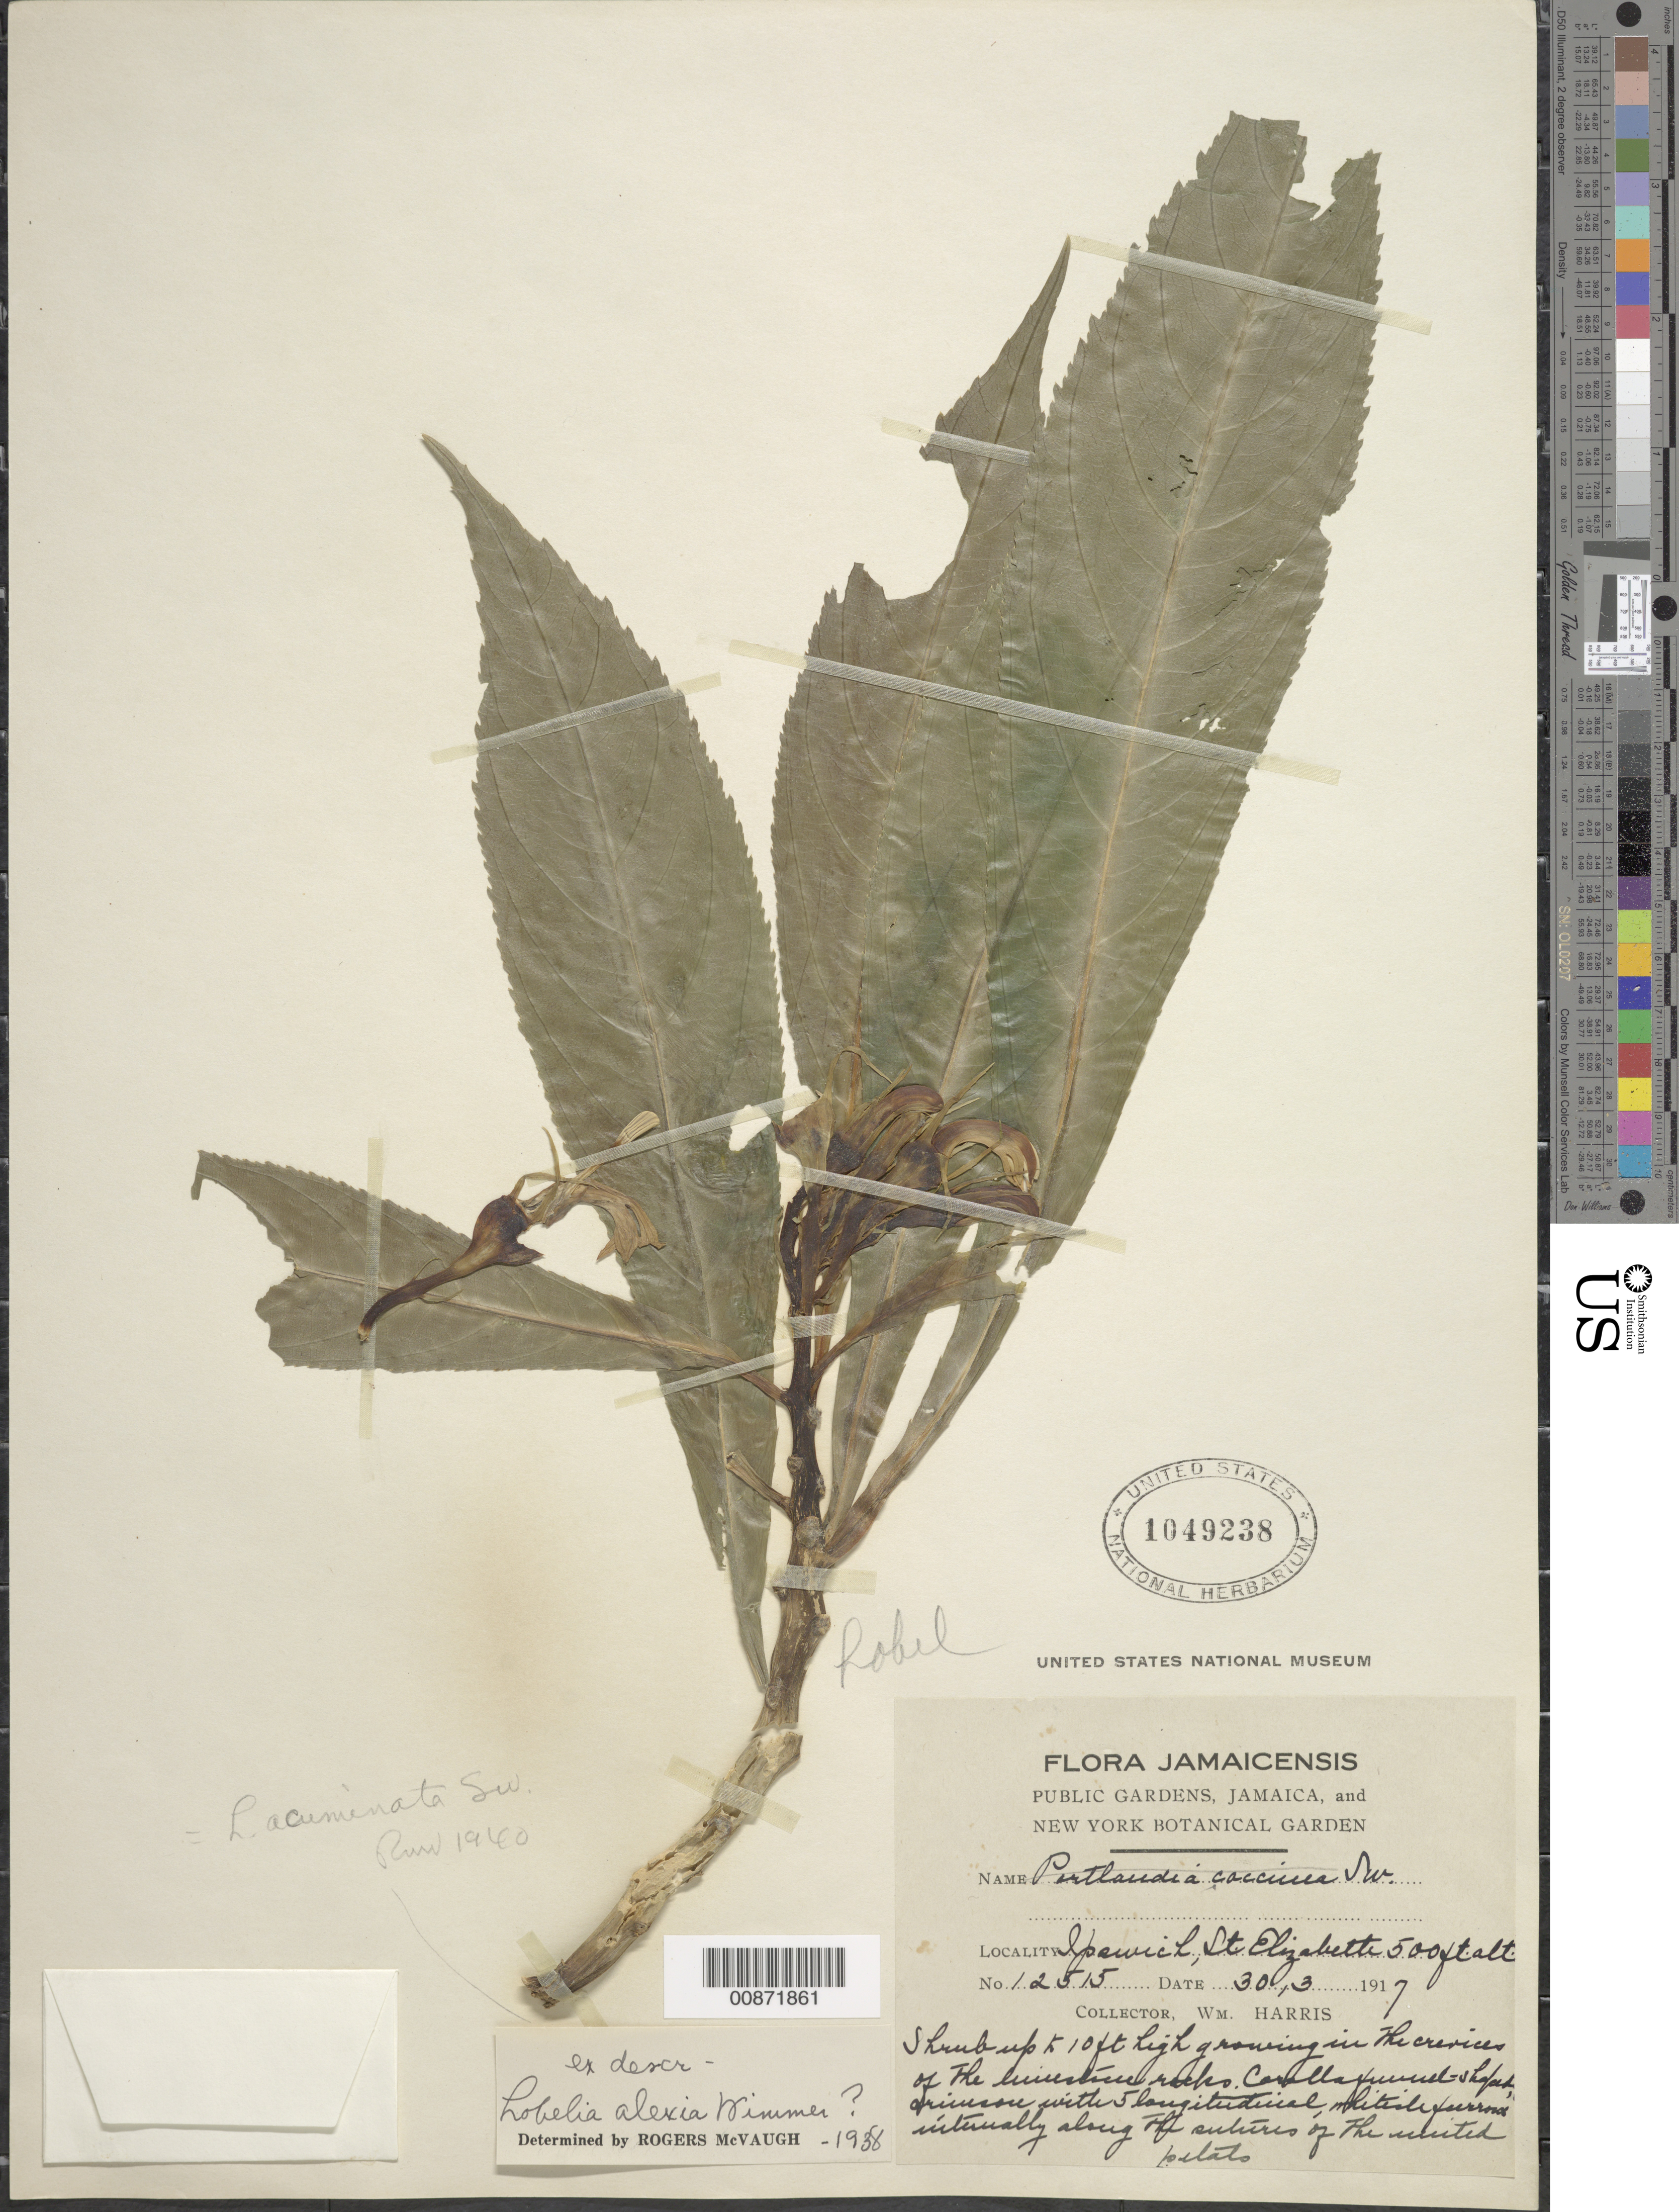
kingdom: Plantae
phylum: Tracheophyta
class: Magnoliopsida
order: Asterales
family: Campanulaceae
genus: Lobelia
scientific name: Lobelia acuminata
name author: Sw.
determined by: Rnw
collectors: W. H. Harris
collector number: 12515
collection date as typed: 30 Mar 1917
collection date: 1917-03-30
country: Jamaica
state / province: Saint Elizabeth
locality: Ipawich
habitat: In crevices of limestone rocks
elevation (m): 152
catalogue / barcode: US 1049238